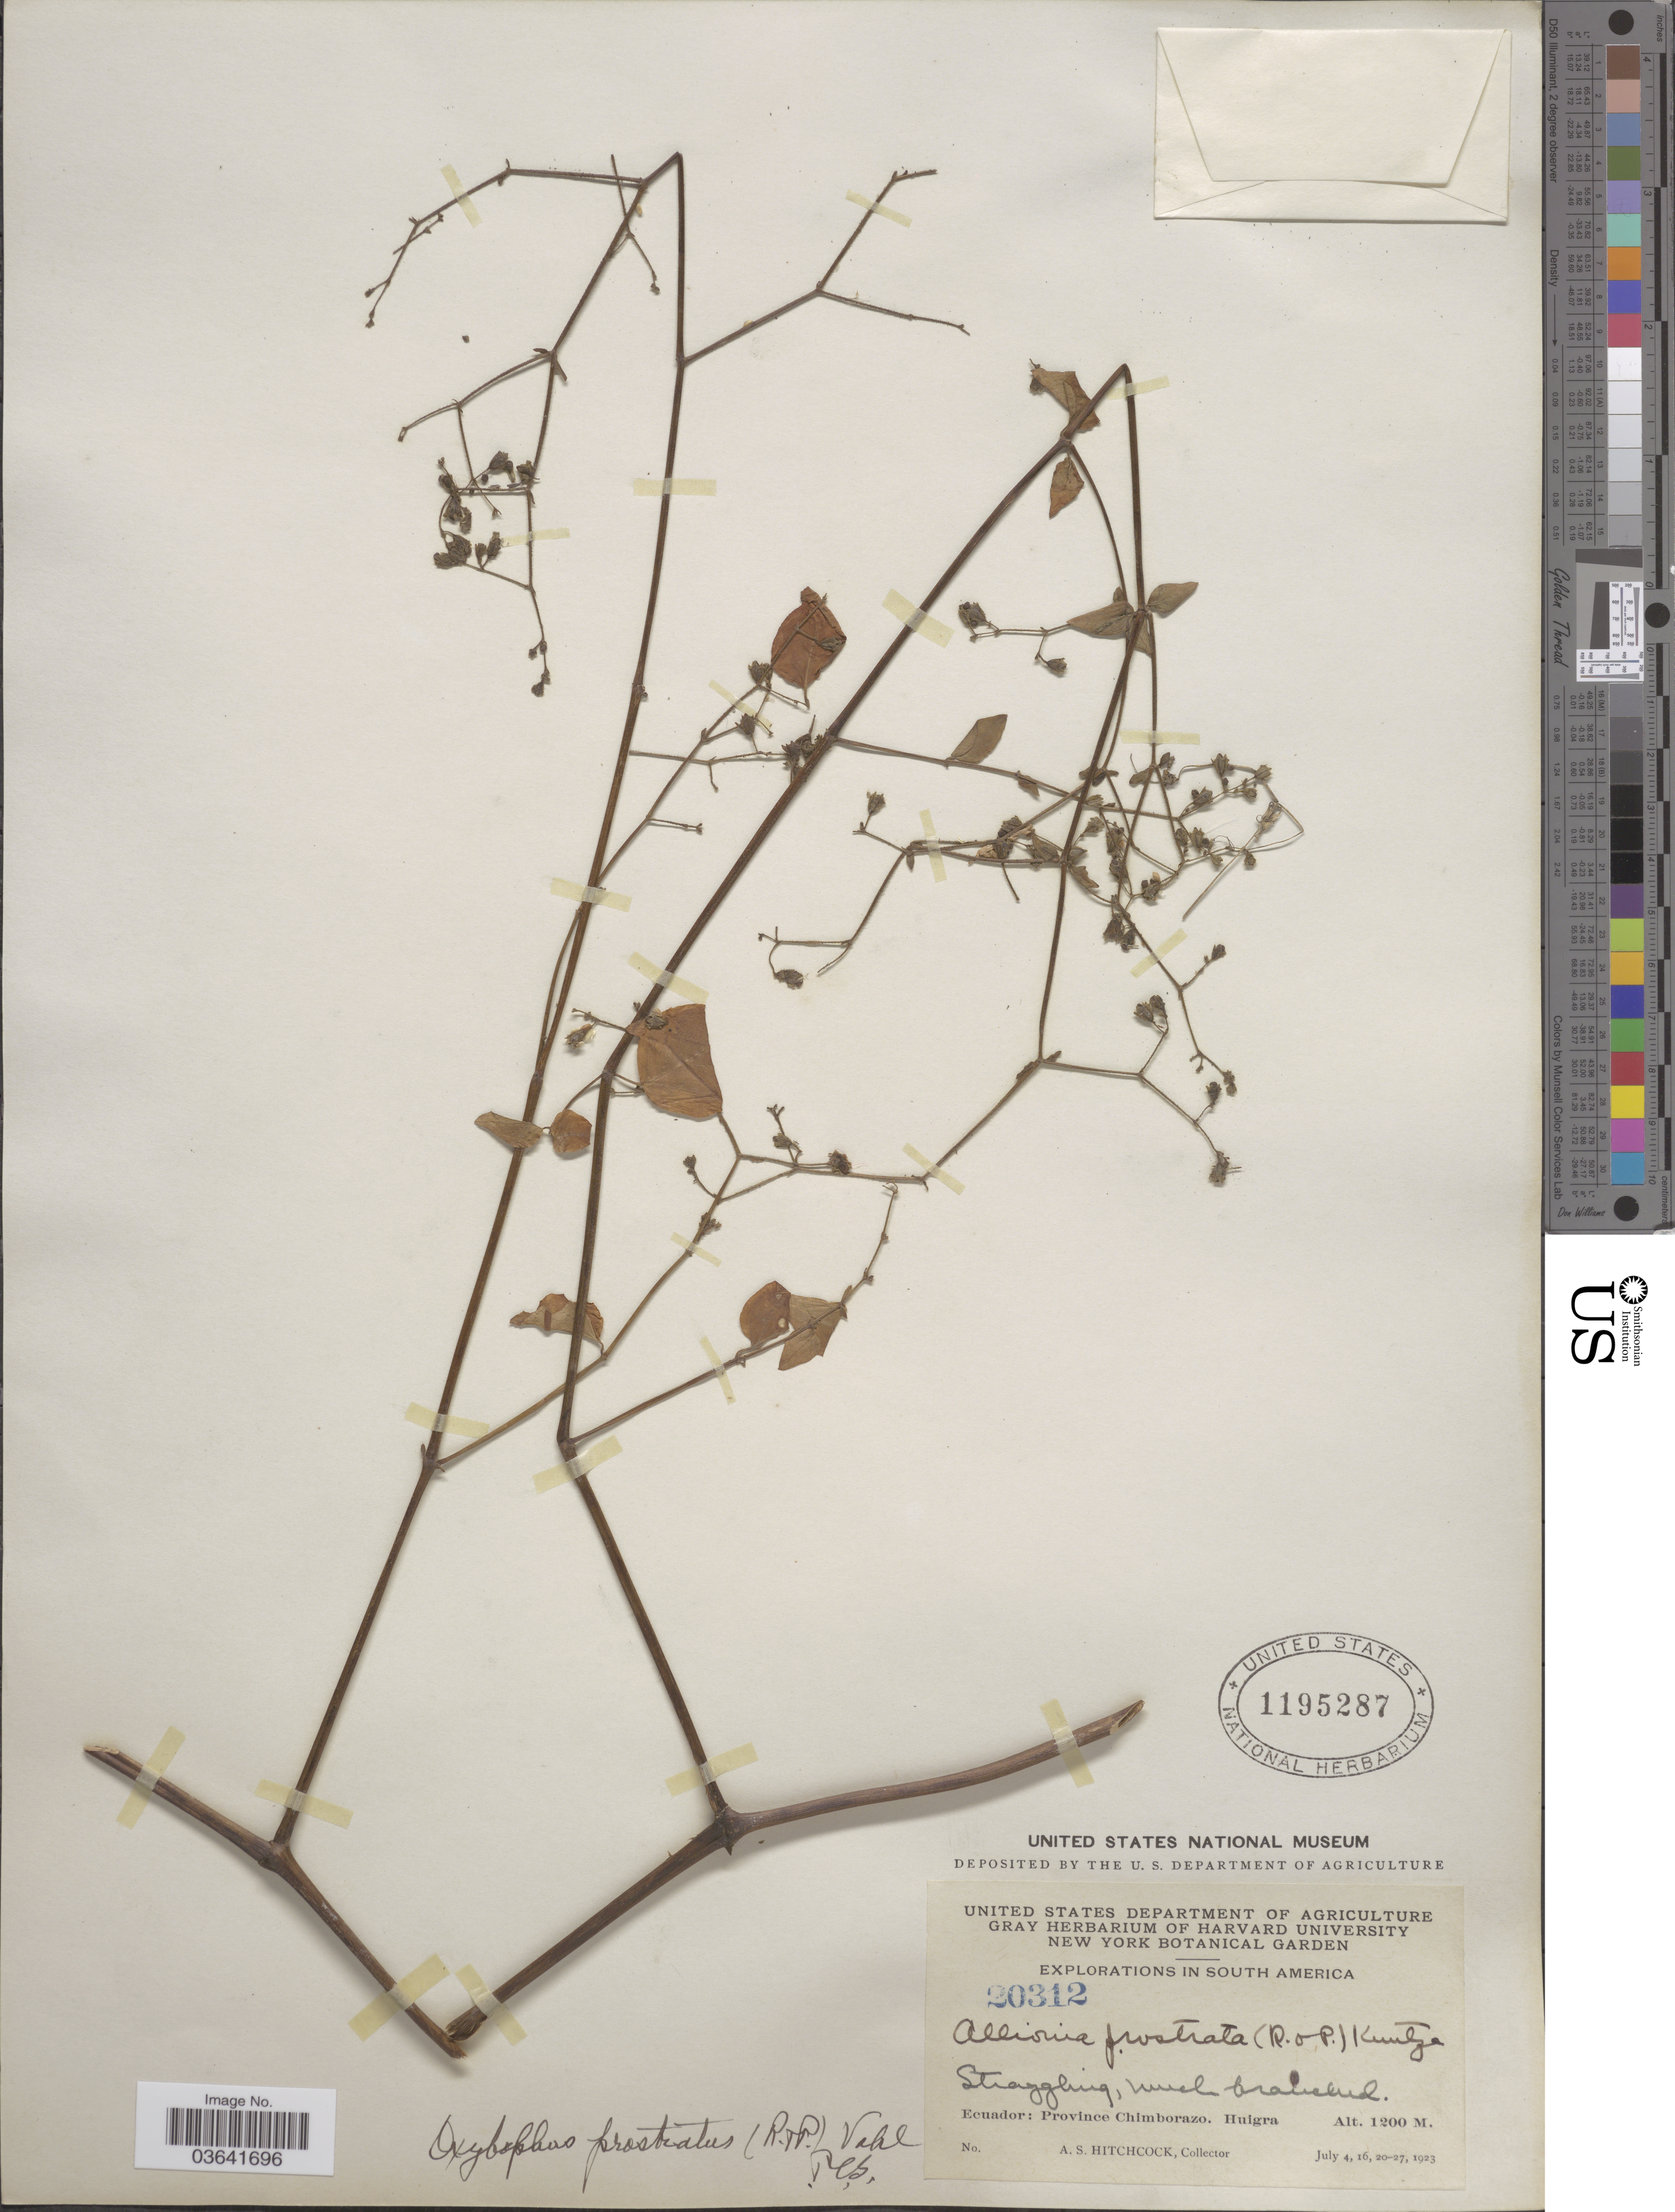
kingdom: Plantae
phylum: Tracheophyta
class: Magnoliopsida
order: Caryophyllales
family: Nyctaginaceae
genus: Mirabilis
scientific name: Mirabilis prostrata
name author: (Ruiz & Pav.) Heimerl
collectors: A. S. Hitchcock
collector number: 20312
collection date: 1923-07-04/1923-07-27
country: Ecuador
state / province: Chimborazo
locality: Huigra.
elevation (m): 1200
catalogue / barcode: US 1195287